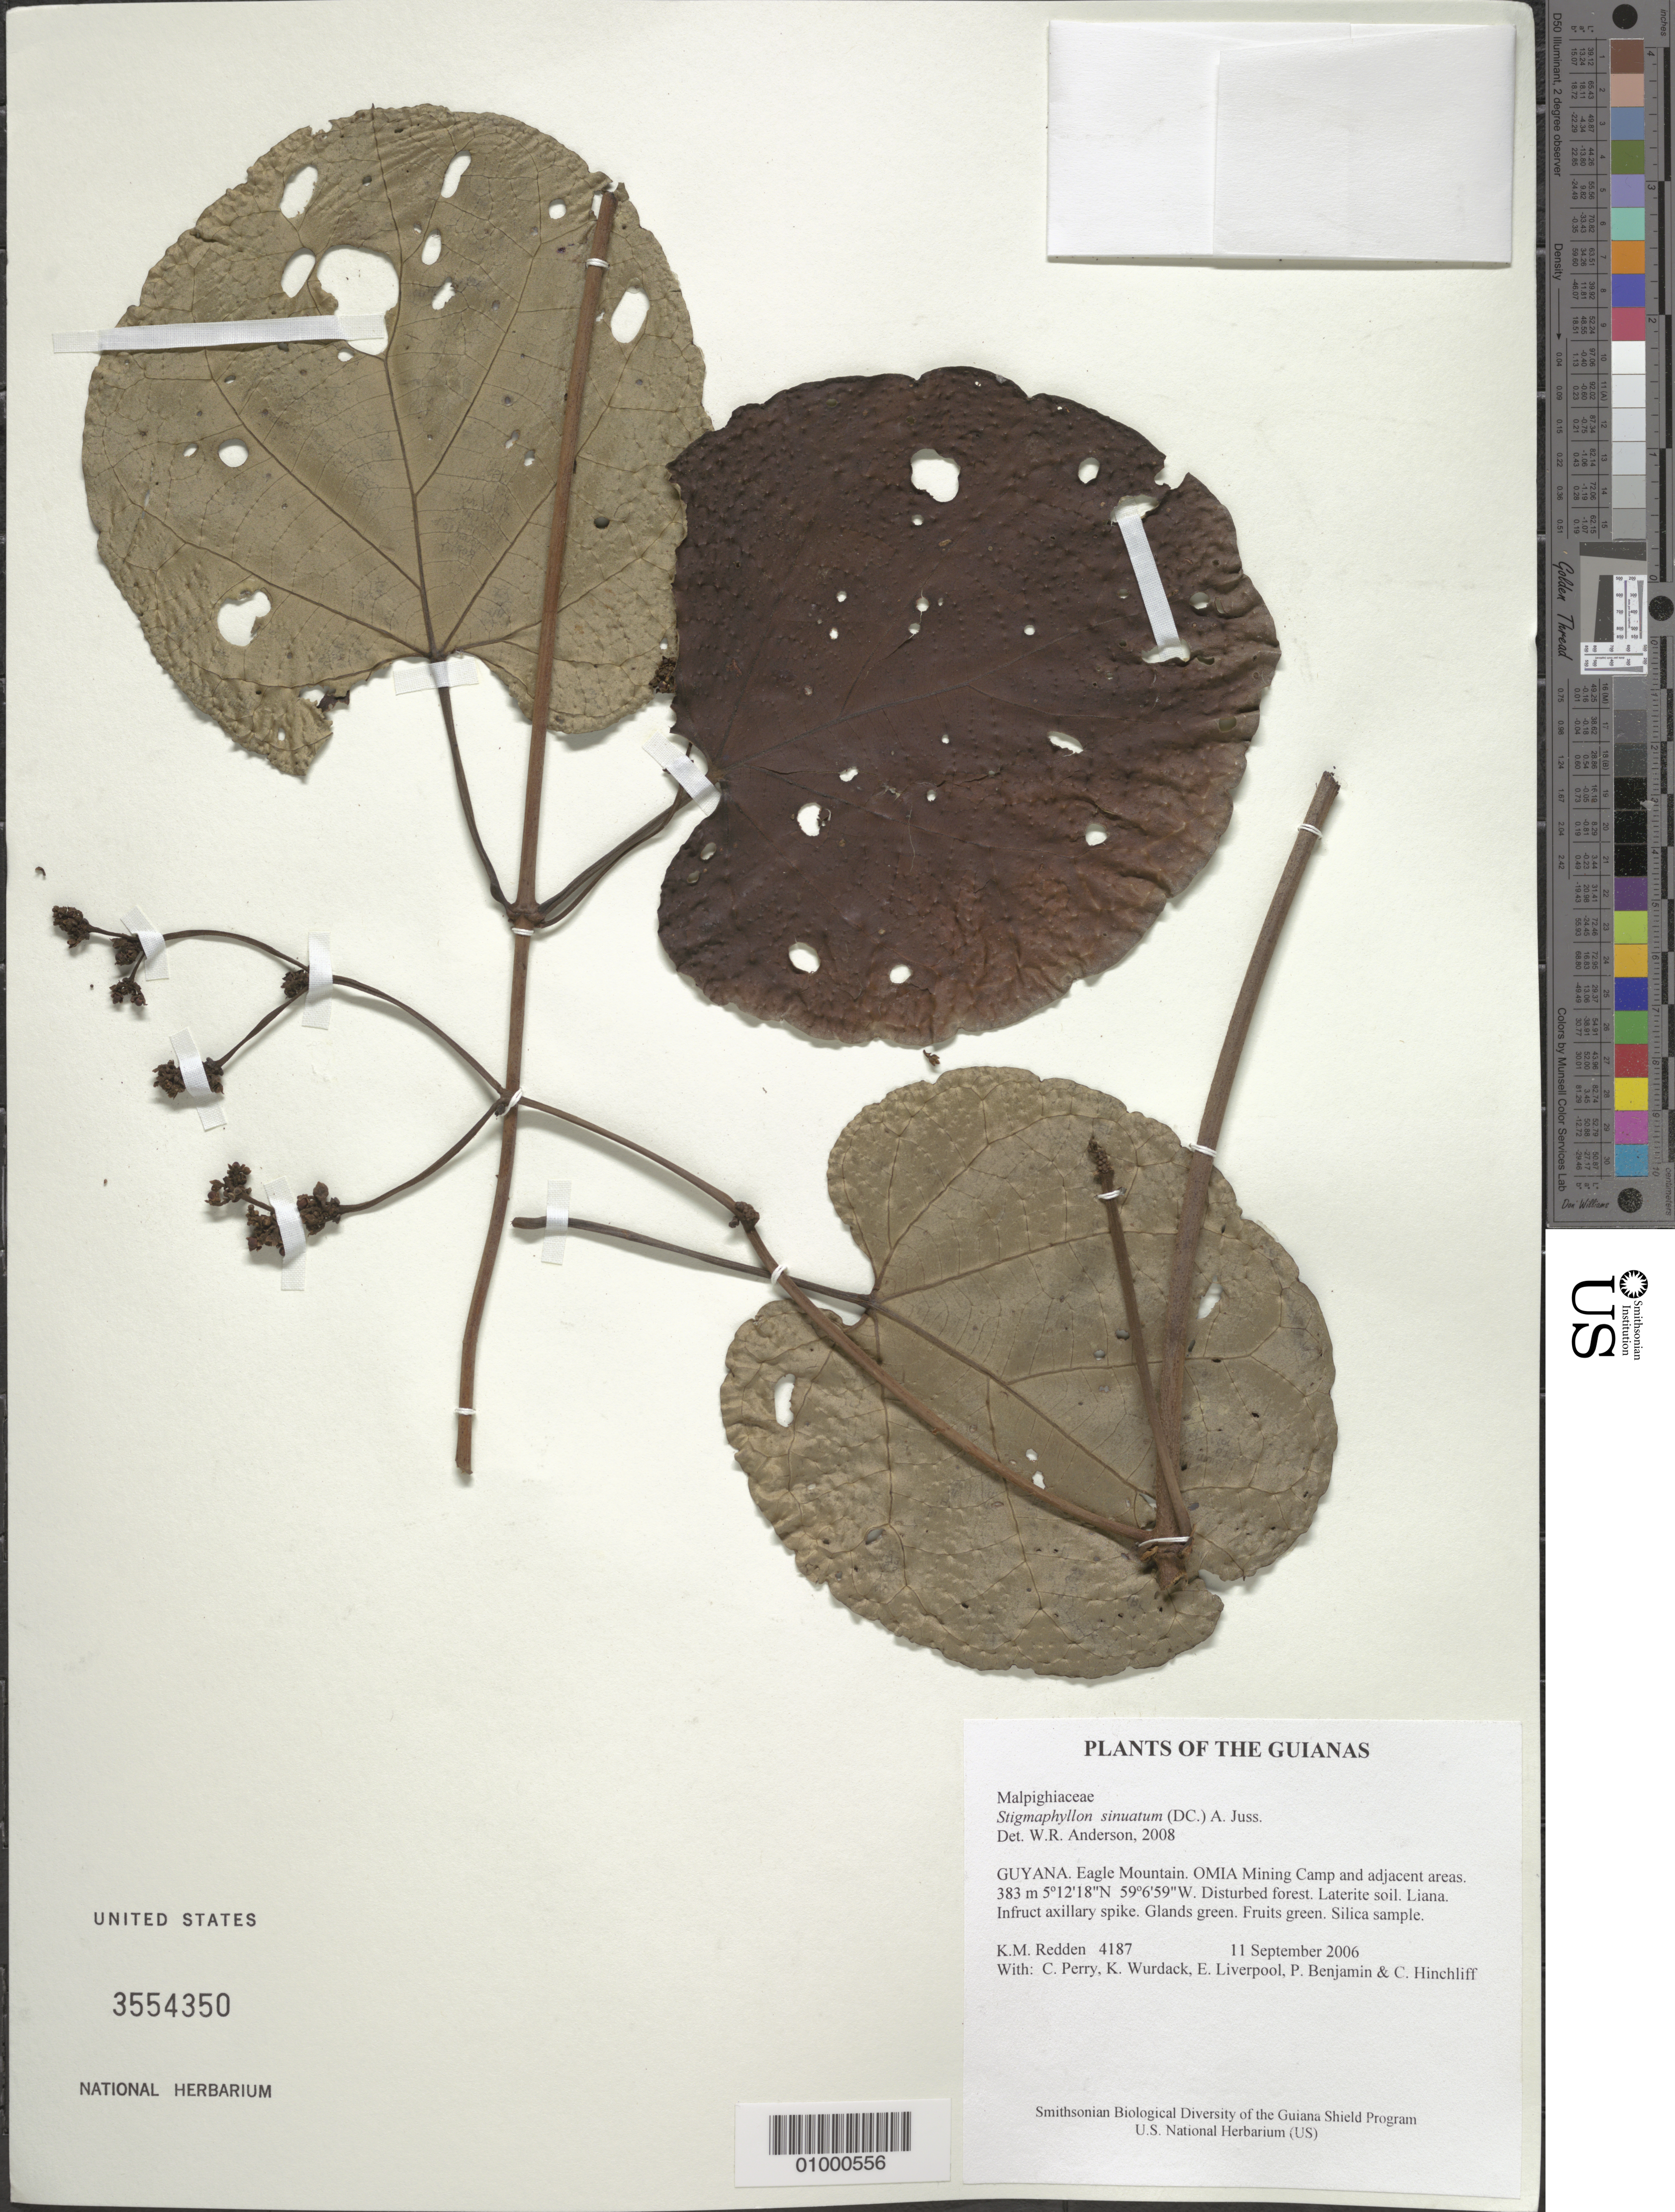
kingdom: Plantae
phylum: Tracheophyta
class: Magnoliopsida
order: Malpighiales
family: Malpighiaceae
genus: Stigmaphyllon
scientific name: Stigmaphyllon sinuatum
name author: (DC.) A. Juss.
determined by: Anderson, W. R., (MICH), University of Michigan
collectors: K. M. Redden, C. Perry, K. Wurdack, E. Liverpool, P. Benjamin & C. E. Hinchliff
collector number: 4187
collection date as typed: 11 September 2006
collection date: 2006-09-11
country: Guyana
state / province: Potaro-Siparuni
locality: Eagle Mountain. OMIA Mining Camp and adjacent areas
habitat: Disturbed forest. Laterite soil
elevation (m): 383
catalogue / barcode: US 3554350